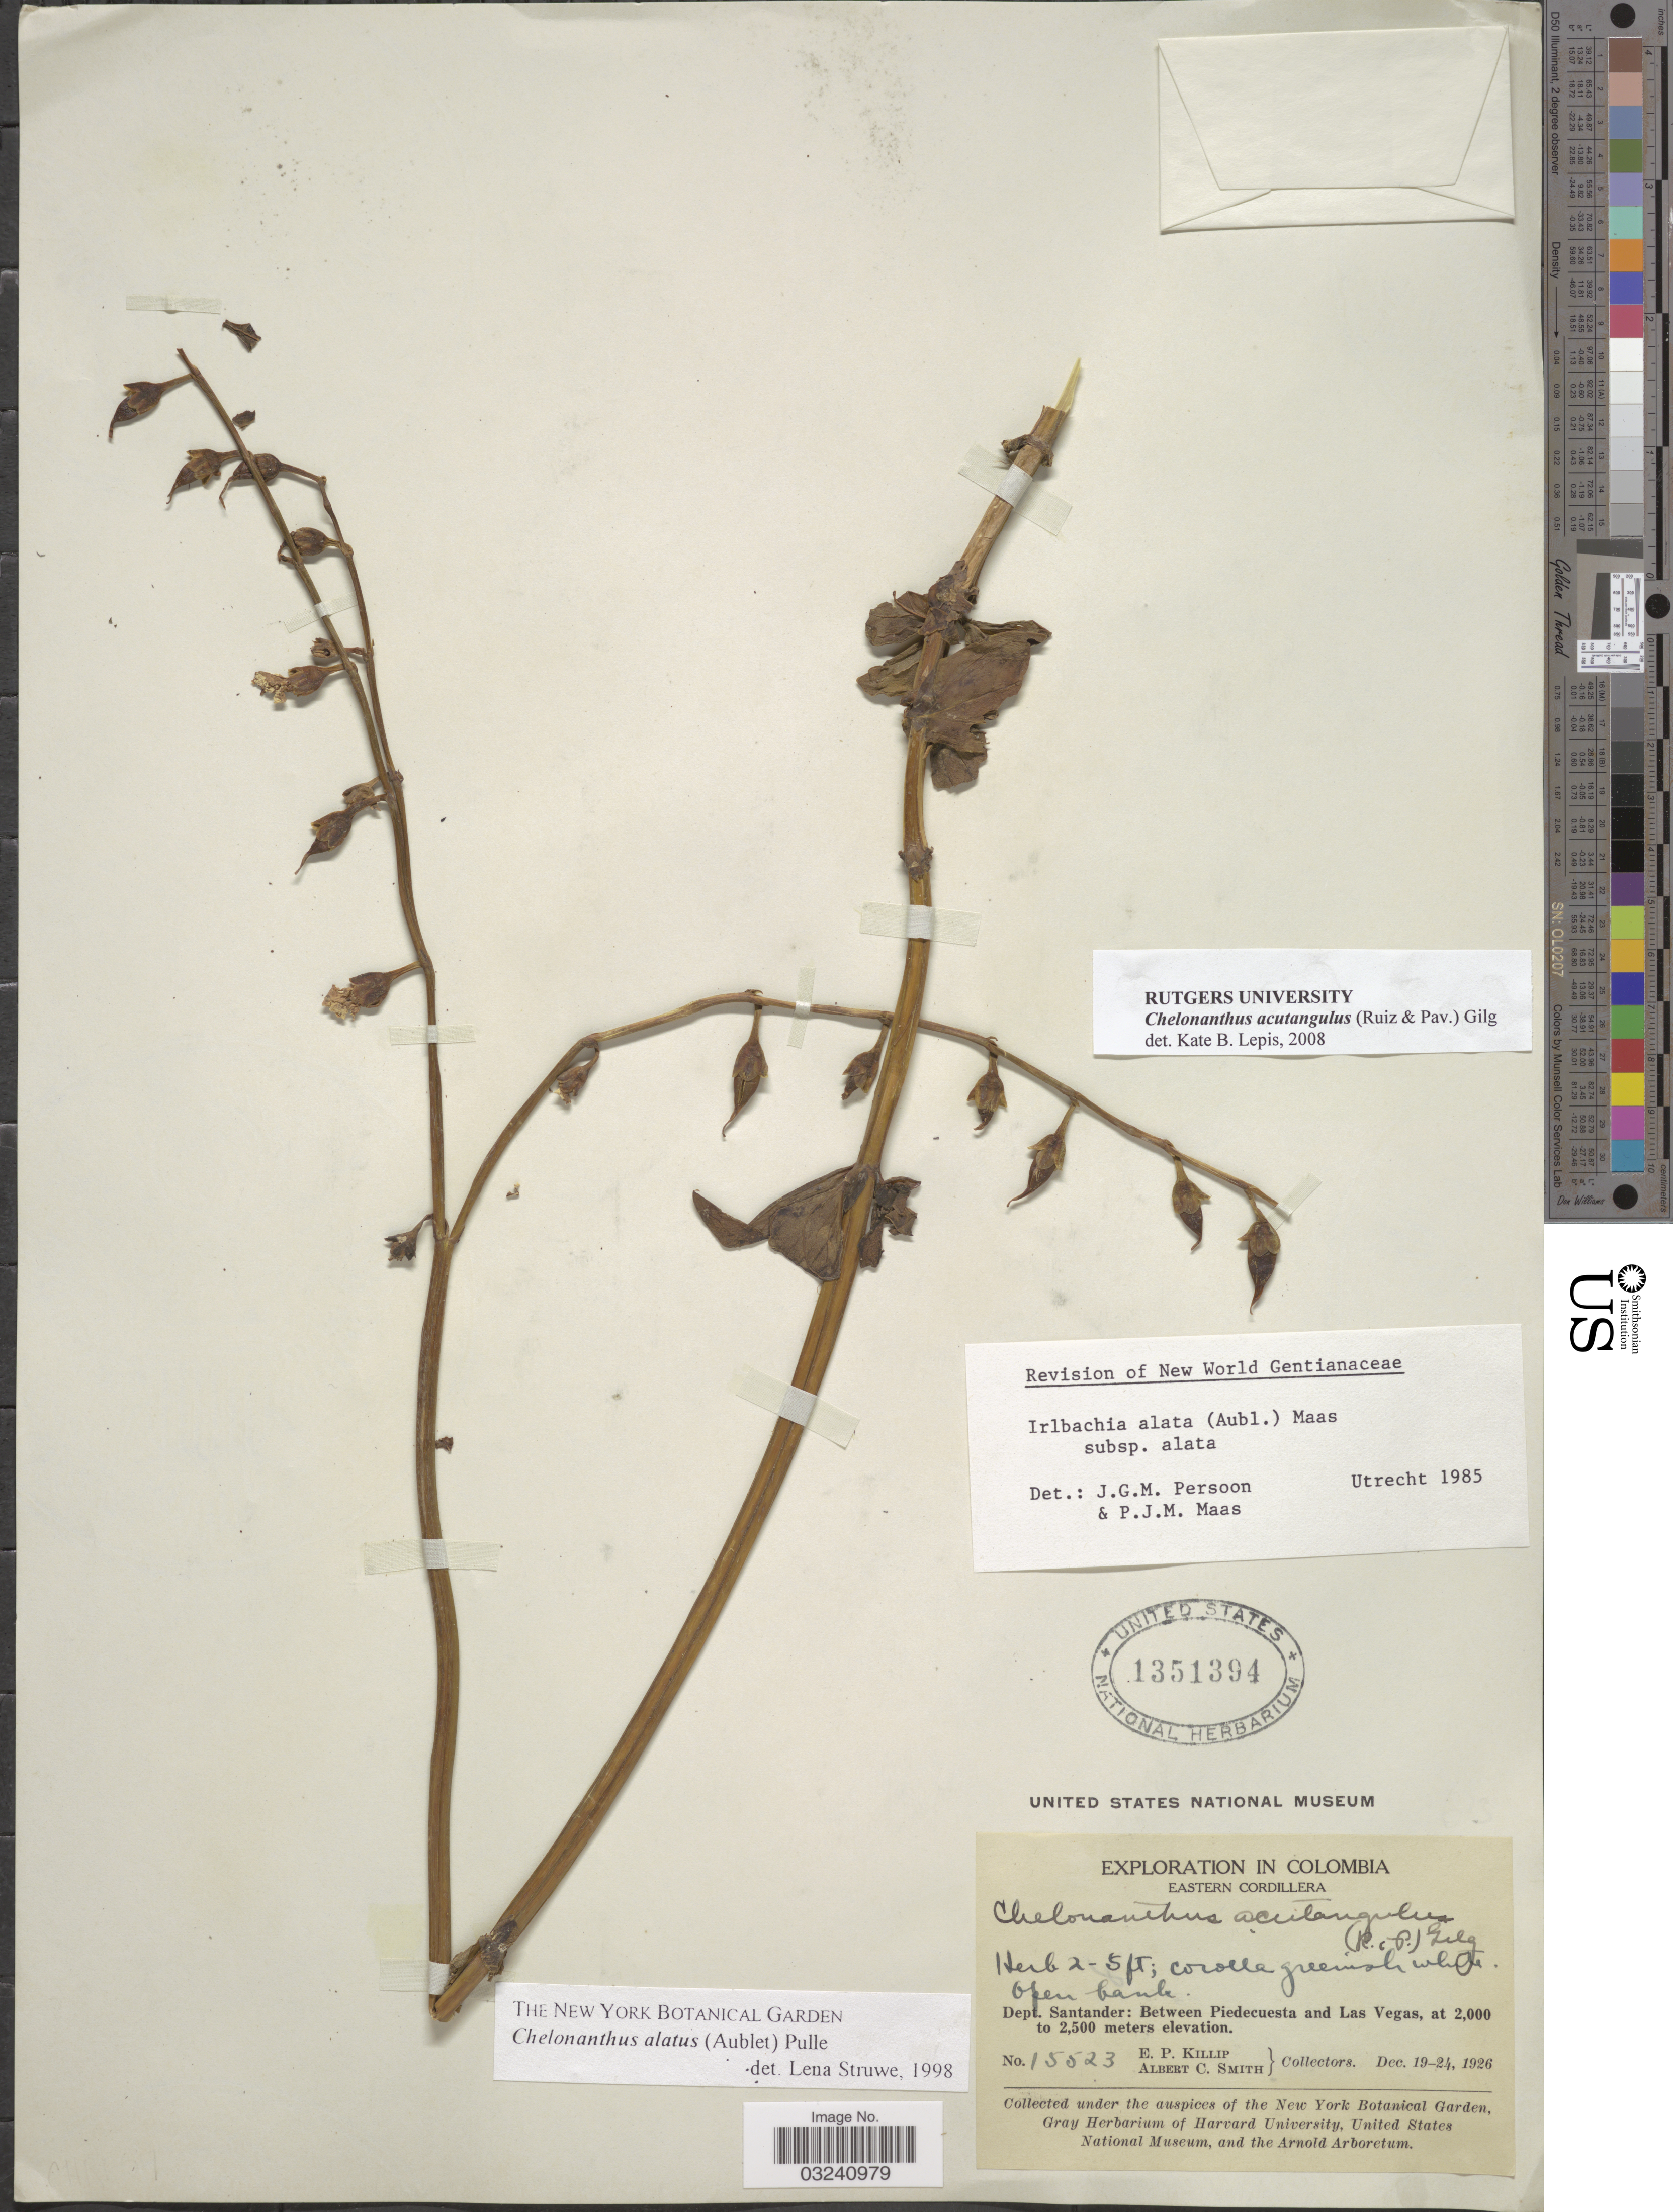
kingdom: Plantae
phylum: Tracheophyta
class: Magnoliopsida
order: Gentianales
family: Gentianaceae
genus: Chelonanthus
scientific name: Chelonanthus acutangulus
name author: (Ruiz & Pav.) Gilg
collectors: E. P. Killip & A. C. Smith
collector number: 15523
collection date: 1926-12-19/1926-12-24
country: Colombia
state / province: Santander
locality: Eastern Cordillera. Dept. Santander: Between Piedecuesta and Las Vegas.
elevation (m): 2000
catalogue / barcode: US 1351394